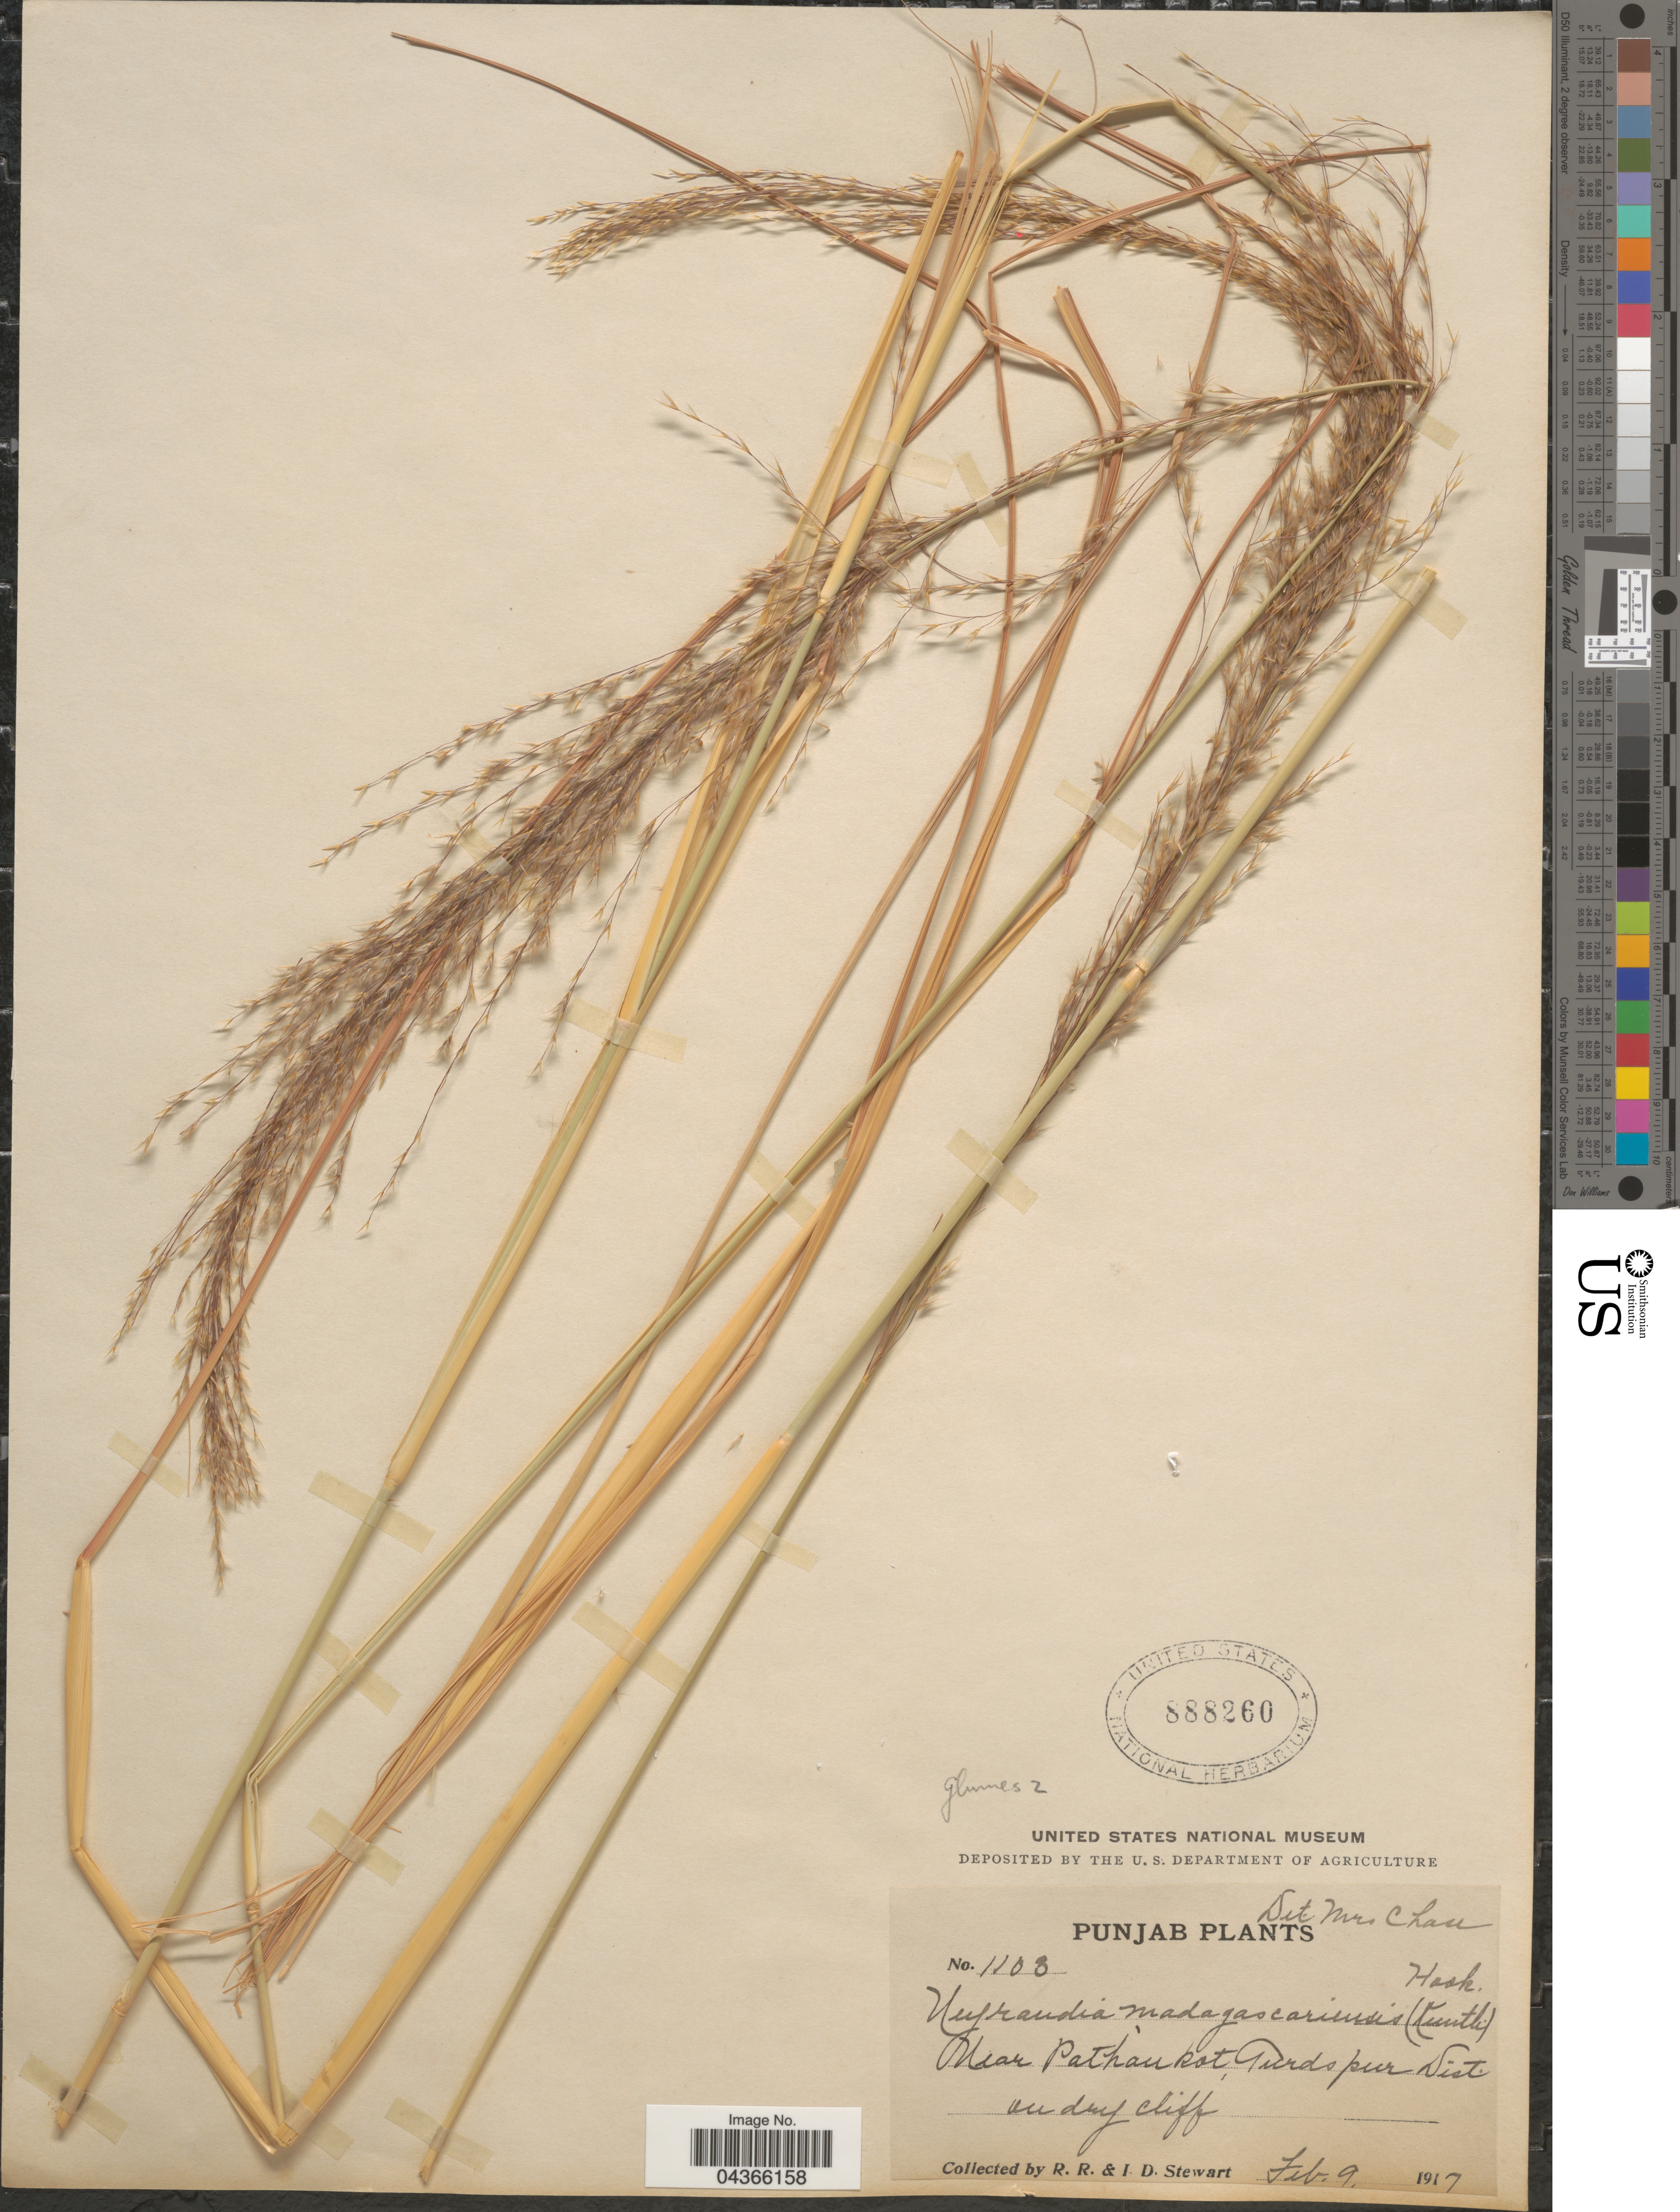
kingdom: Plantae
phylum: Tracheophyta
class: Liliopsida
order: Poales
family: Poaceae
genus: Neyraudia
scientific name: Neyraudia arundinacea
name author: (L.) Henr.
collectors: R. Stewart & I. Stewart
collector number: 1103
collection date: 1917-02-09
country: India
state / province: Punjab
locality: Near Pathankot, Gurdspur Dist.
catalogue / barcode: US 888260